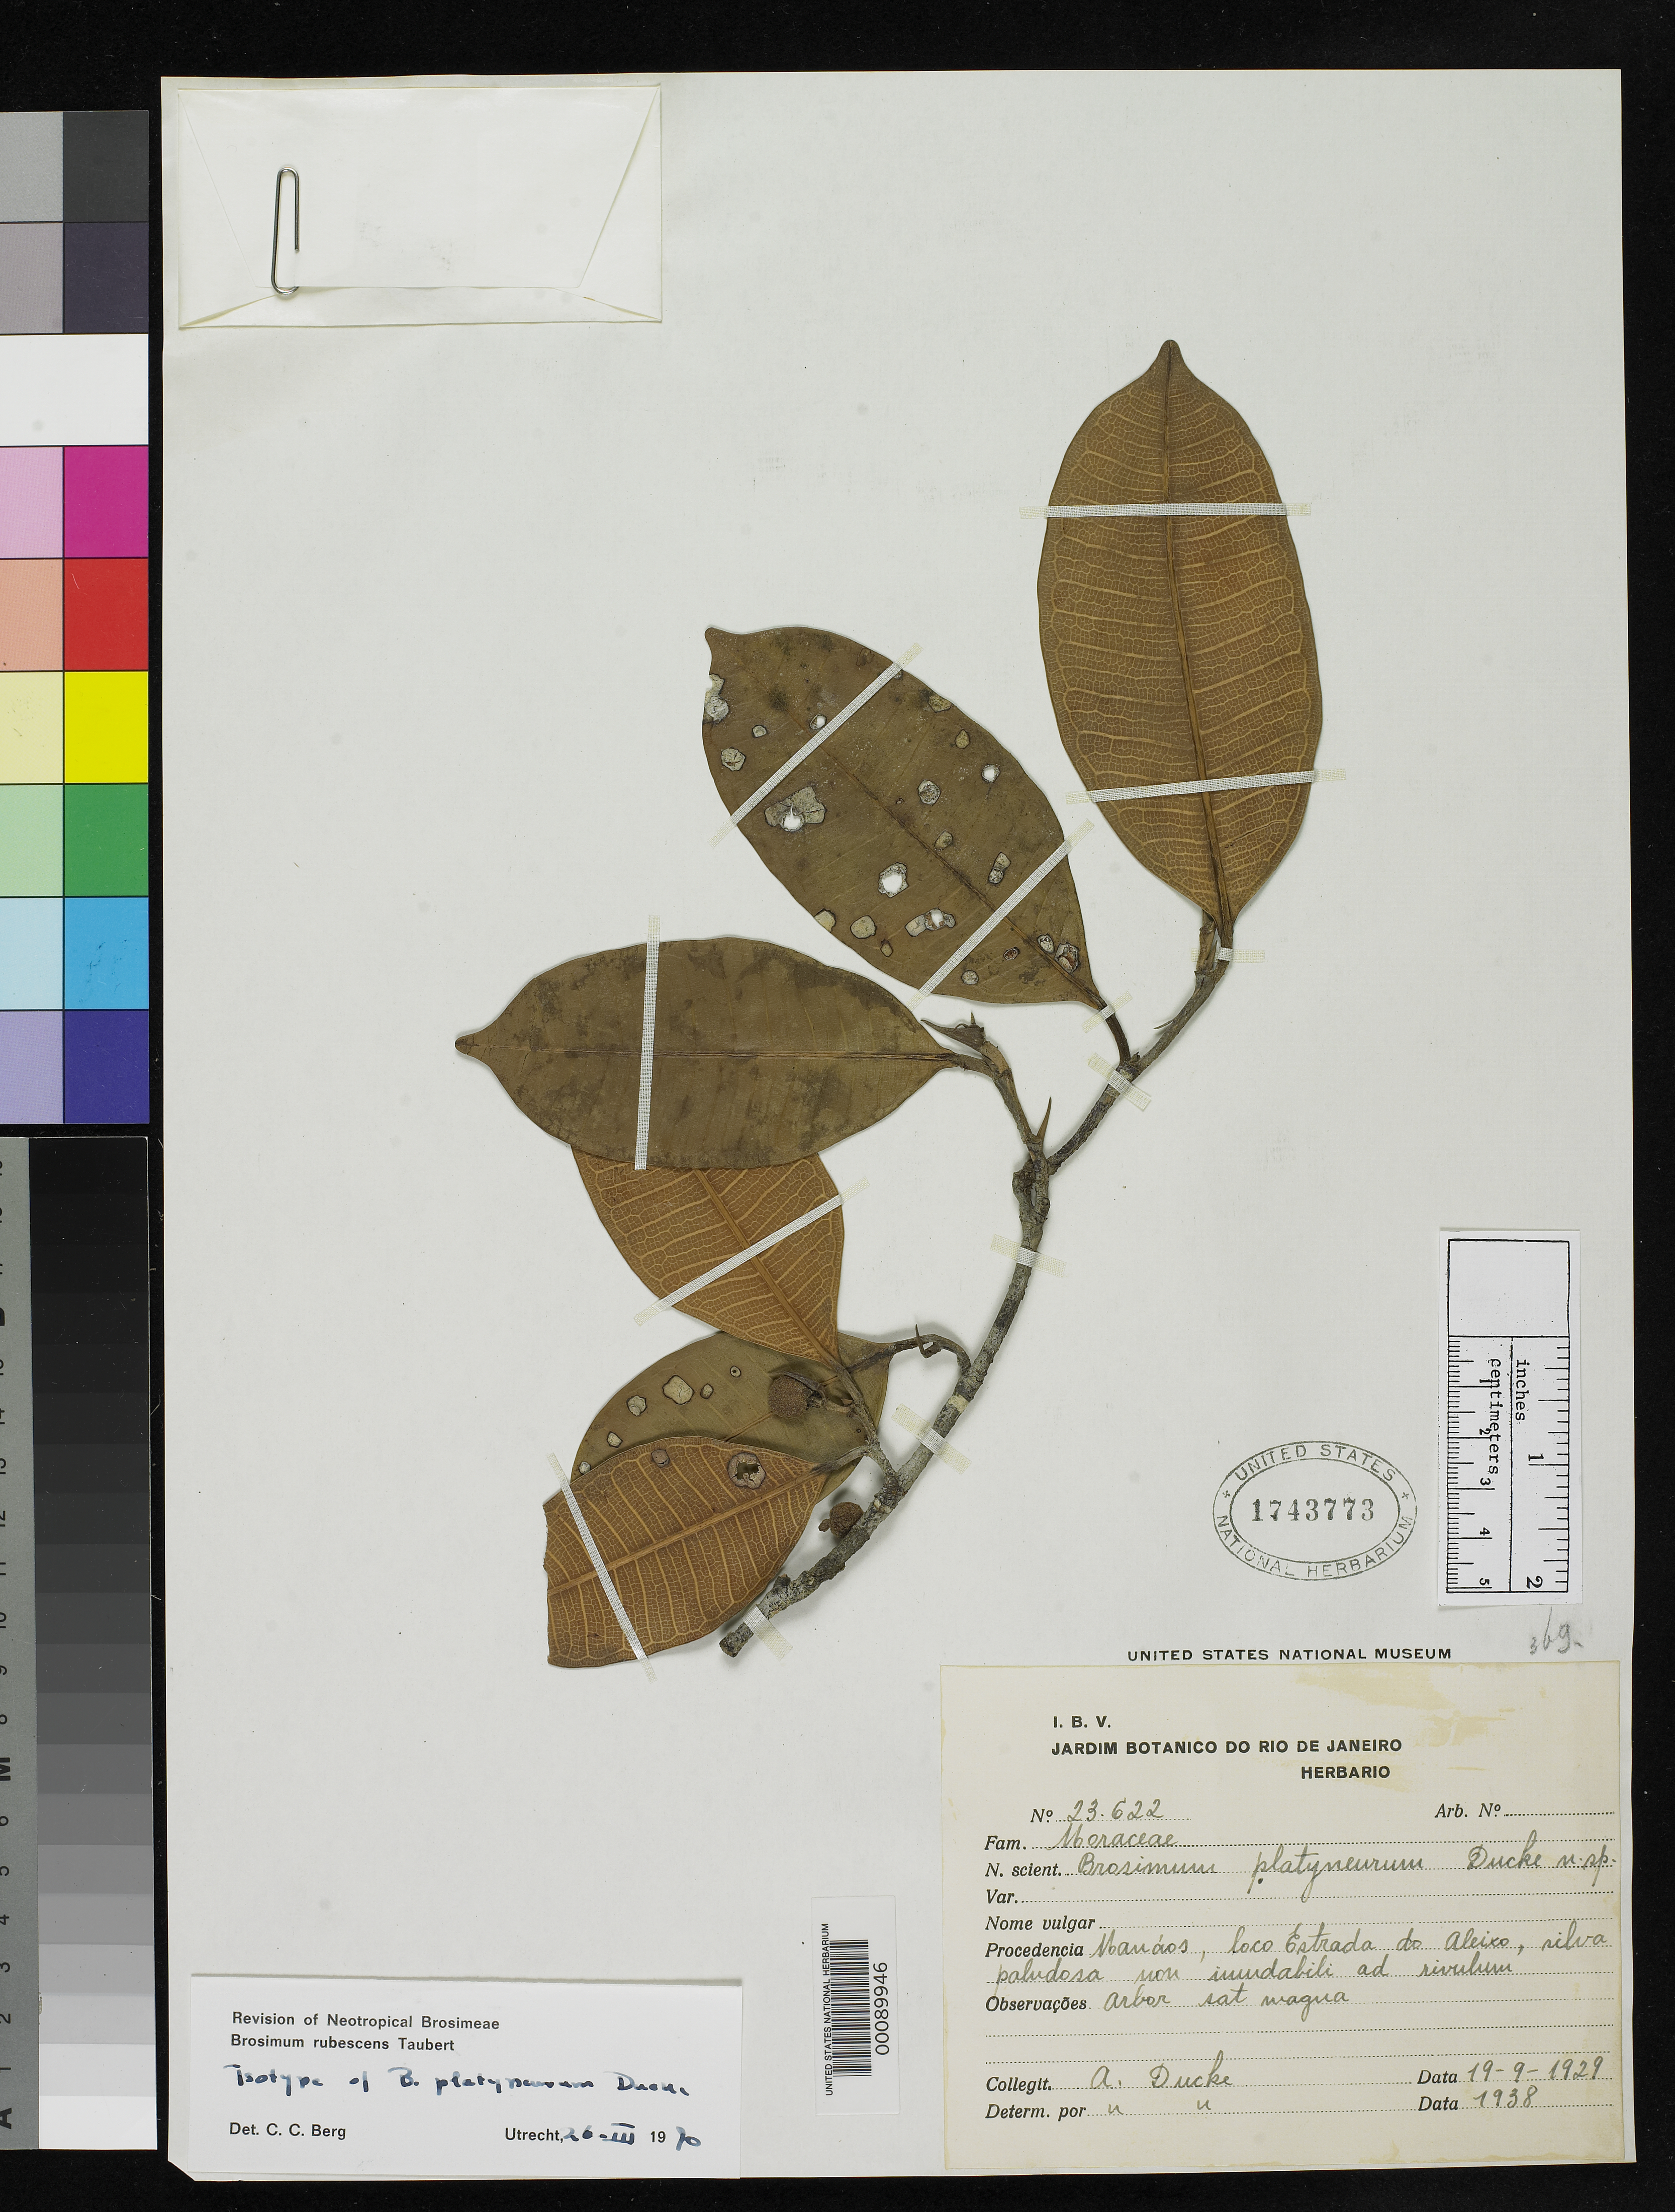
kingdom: Plantae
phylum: Tracheophyta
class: Magnoliopsida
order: Rosales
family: Moraceae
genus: Brosimum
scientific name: Brosimum platyneurum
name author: Ducke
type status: Isotype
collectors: A. Ducke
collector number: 23622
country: Brazil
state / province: Amazonas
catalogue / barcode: US 1743773